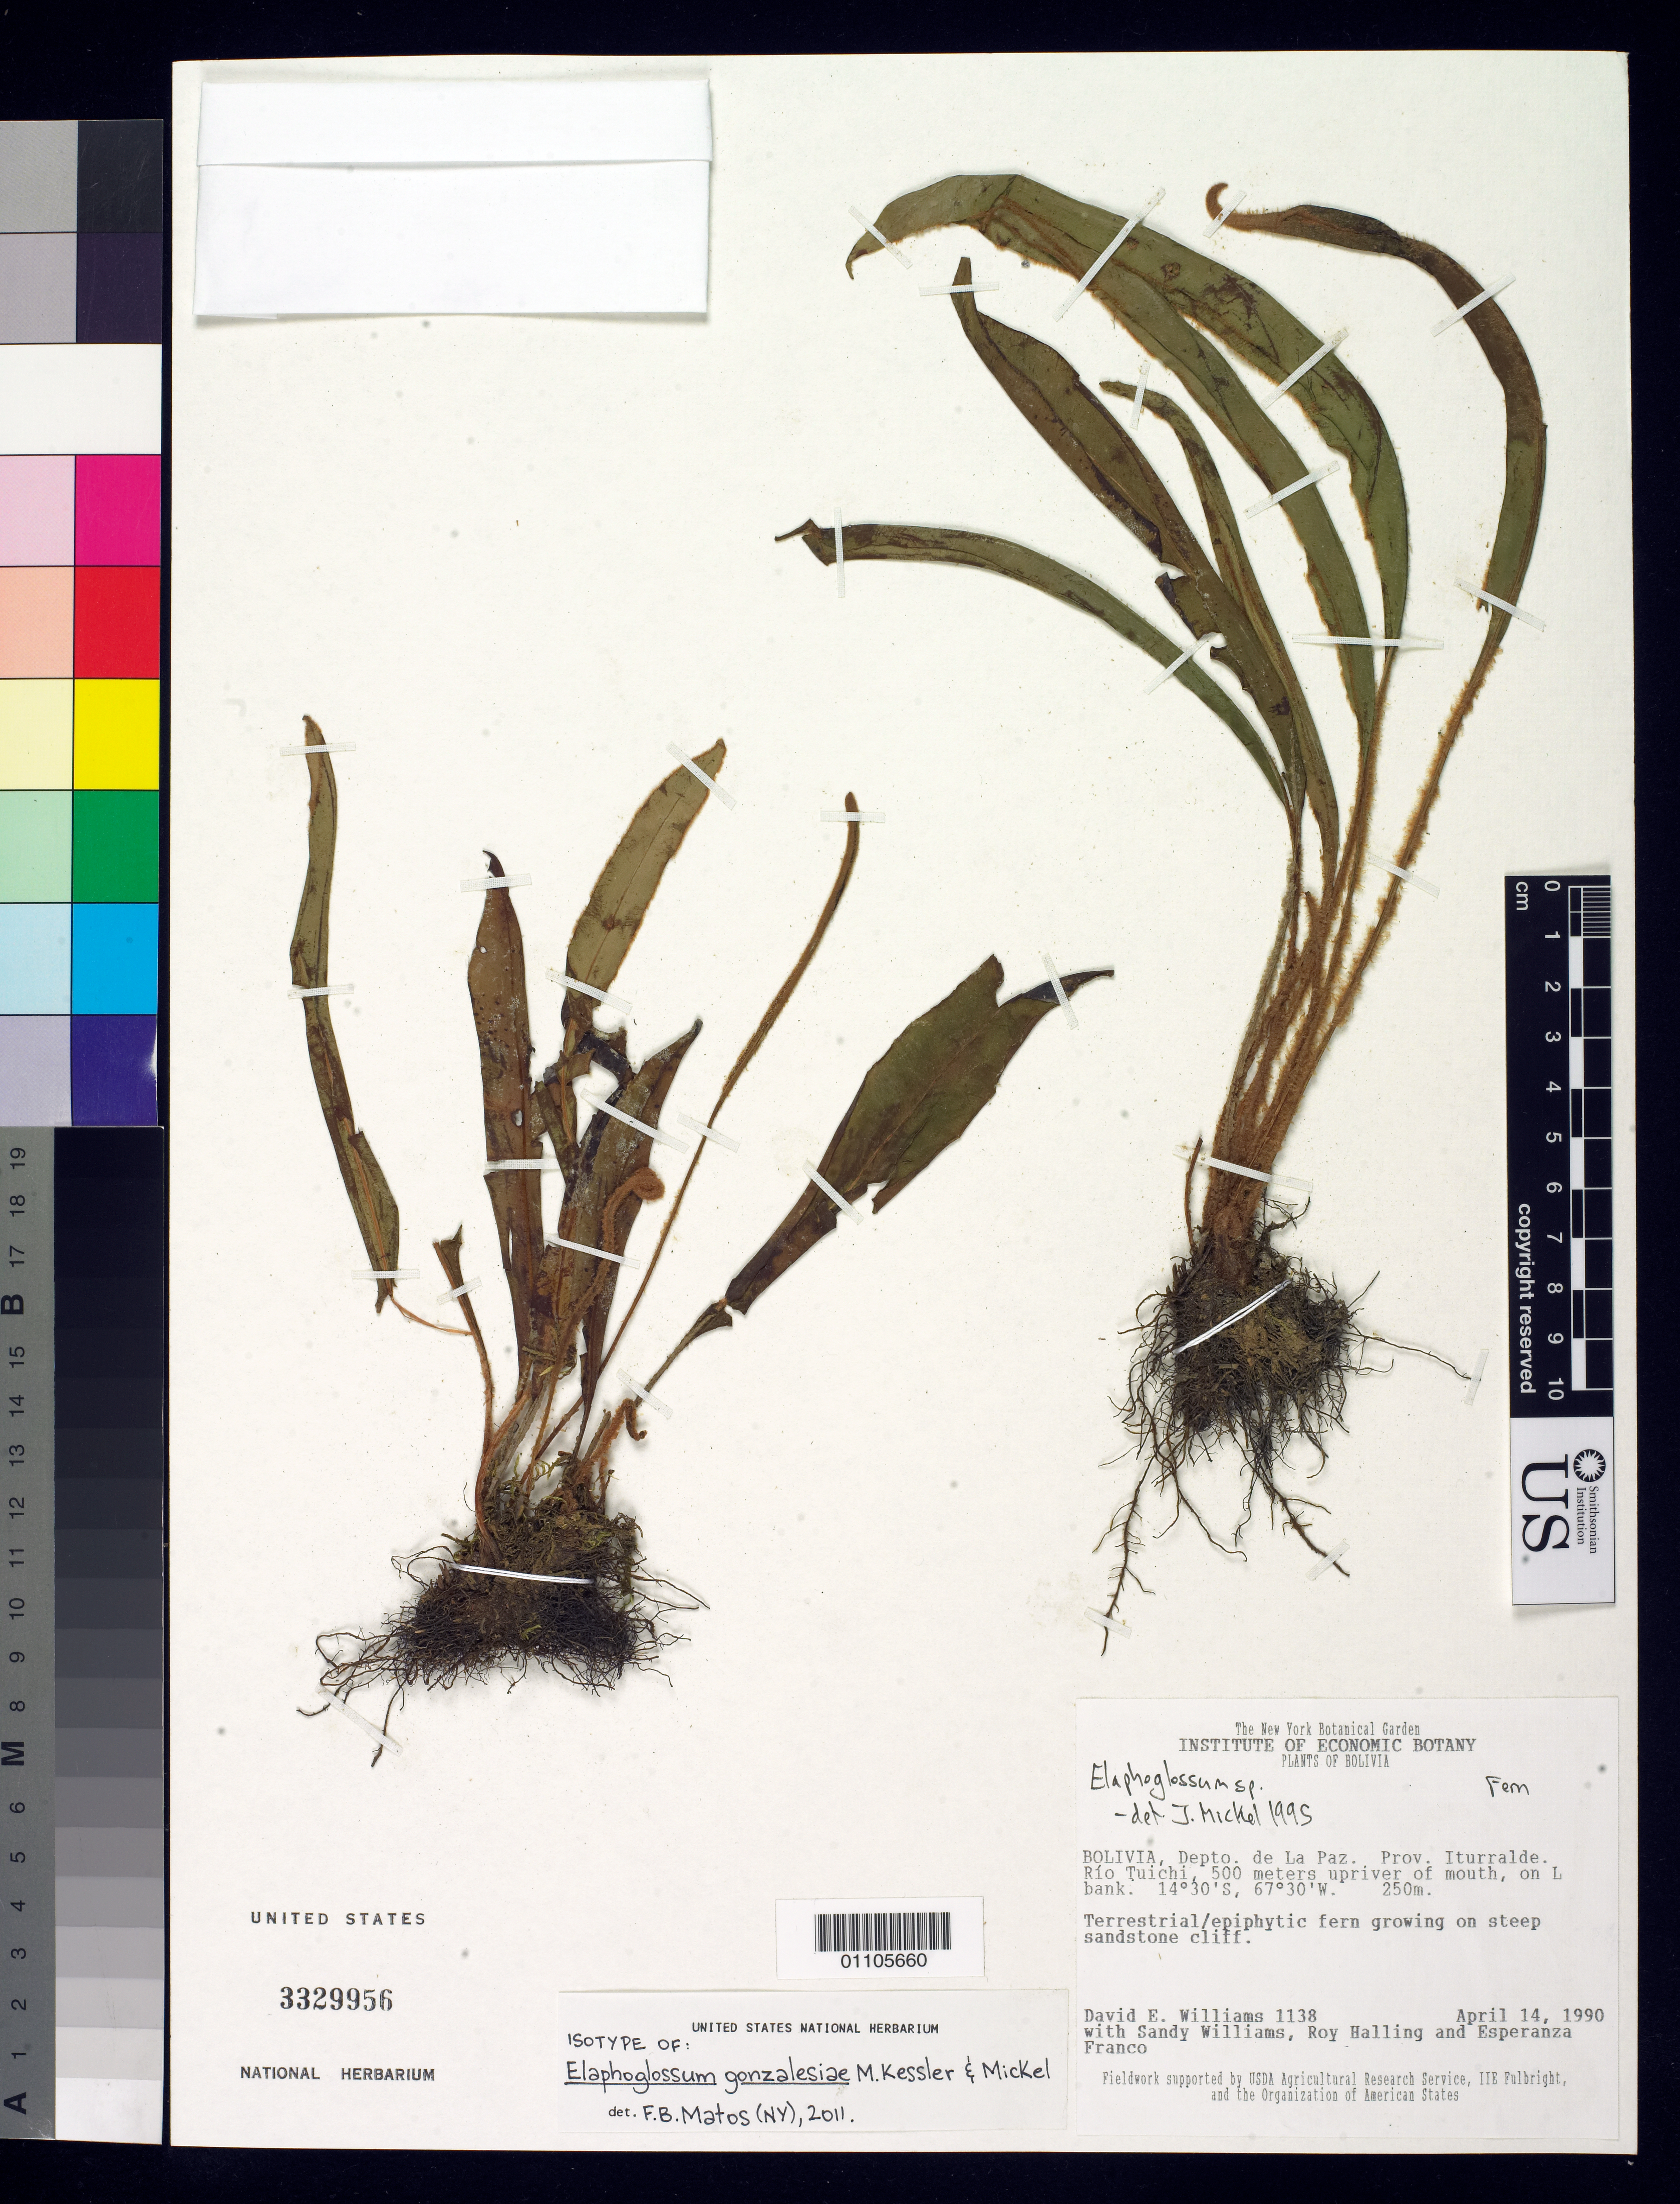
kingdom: Plantae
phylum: Tracheophyta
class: Polypodiopsida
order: Polypodiales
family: Dryopteridaceae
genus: Elaphoglossum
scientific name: Elaphoglossum gonzalesiae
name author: M. Kessler & Mickel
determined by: Matos, F. B.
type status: Isotype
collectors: D. E. Williams, S. Williams, R. Halling & E. Franco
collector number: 1138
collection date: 1990-04-14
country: Bolivia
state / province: La Paz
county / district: Iturralde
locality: Depto. de La Paz. Prov. Iturralde. Río Tuichi, 500 m upriver of mouth, on L bank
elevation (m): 250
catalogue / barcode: US 3329956